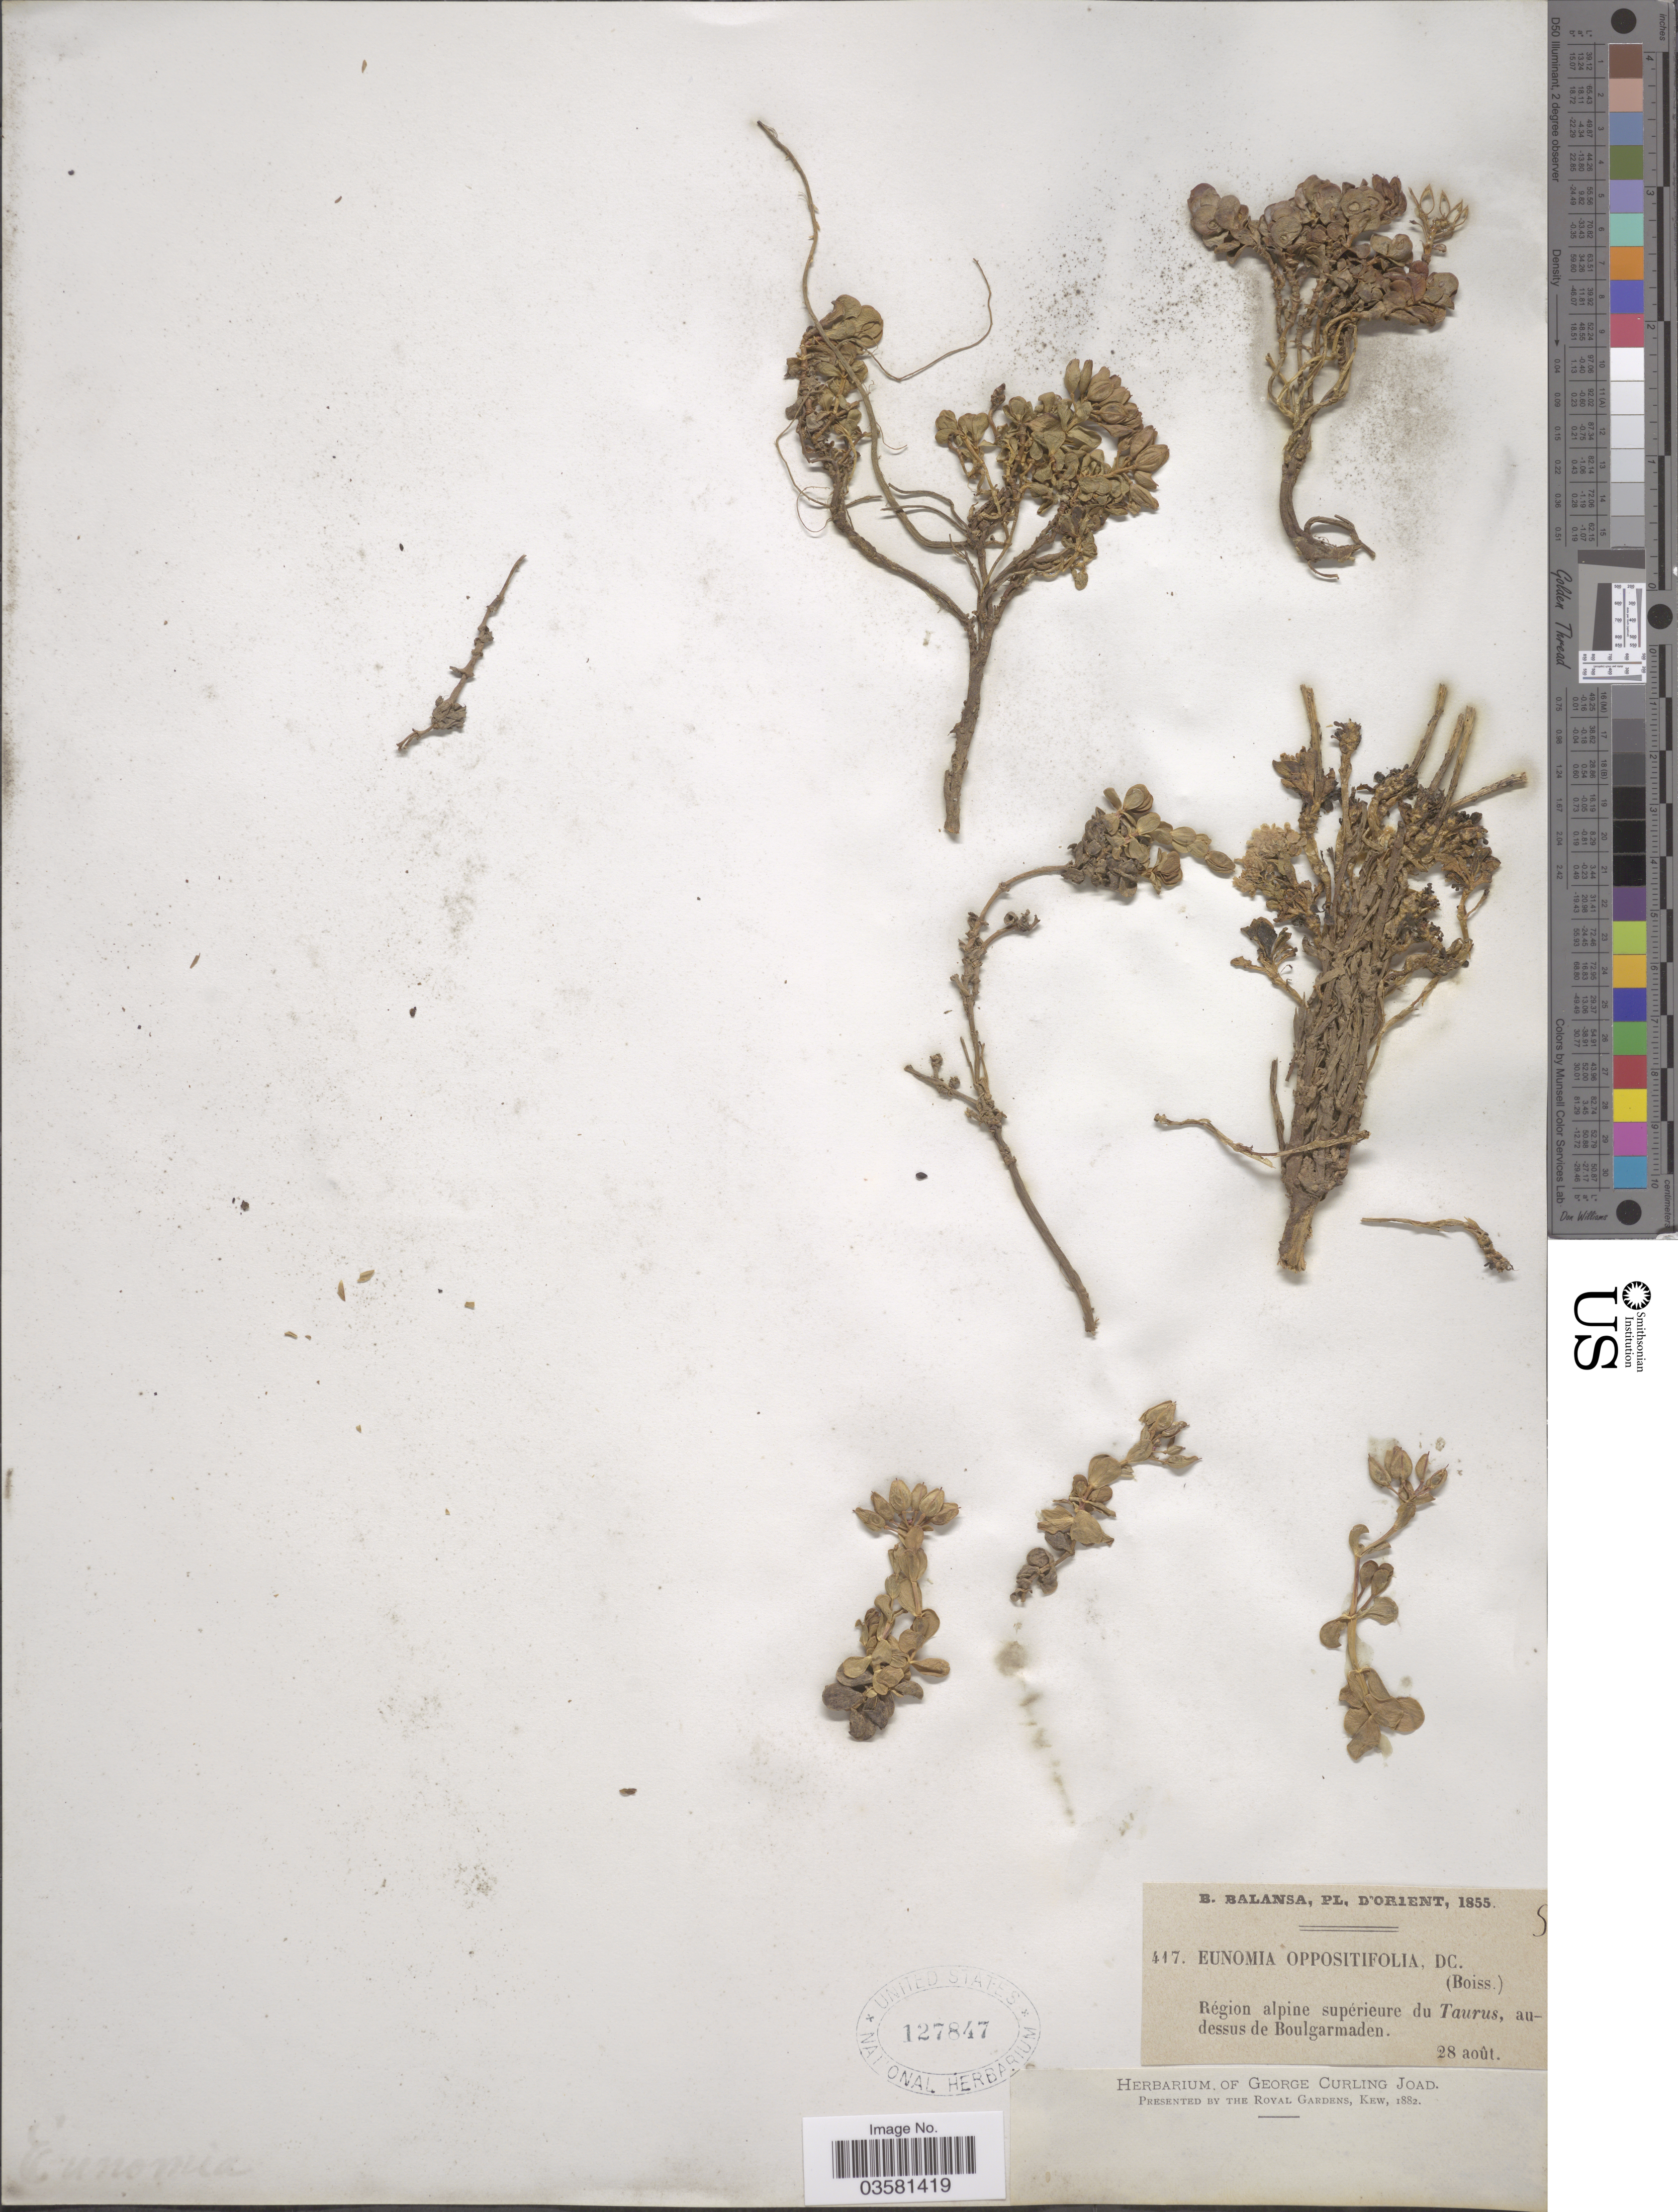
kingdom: Plantae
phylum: Tracheophyta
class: Magnoliopsida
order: Brassicales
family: Brassicaceae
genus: Eunomia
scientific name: Eunomia oppositifolia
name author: DC.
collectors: B. Balansa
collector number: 417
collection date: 1855-08-28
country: Turkey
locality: D'Orient. Région alpine supérieure du Taurus, au dessus de Boulgarmaden.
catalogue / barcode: US 127847